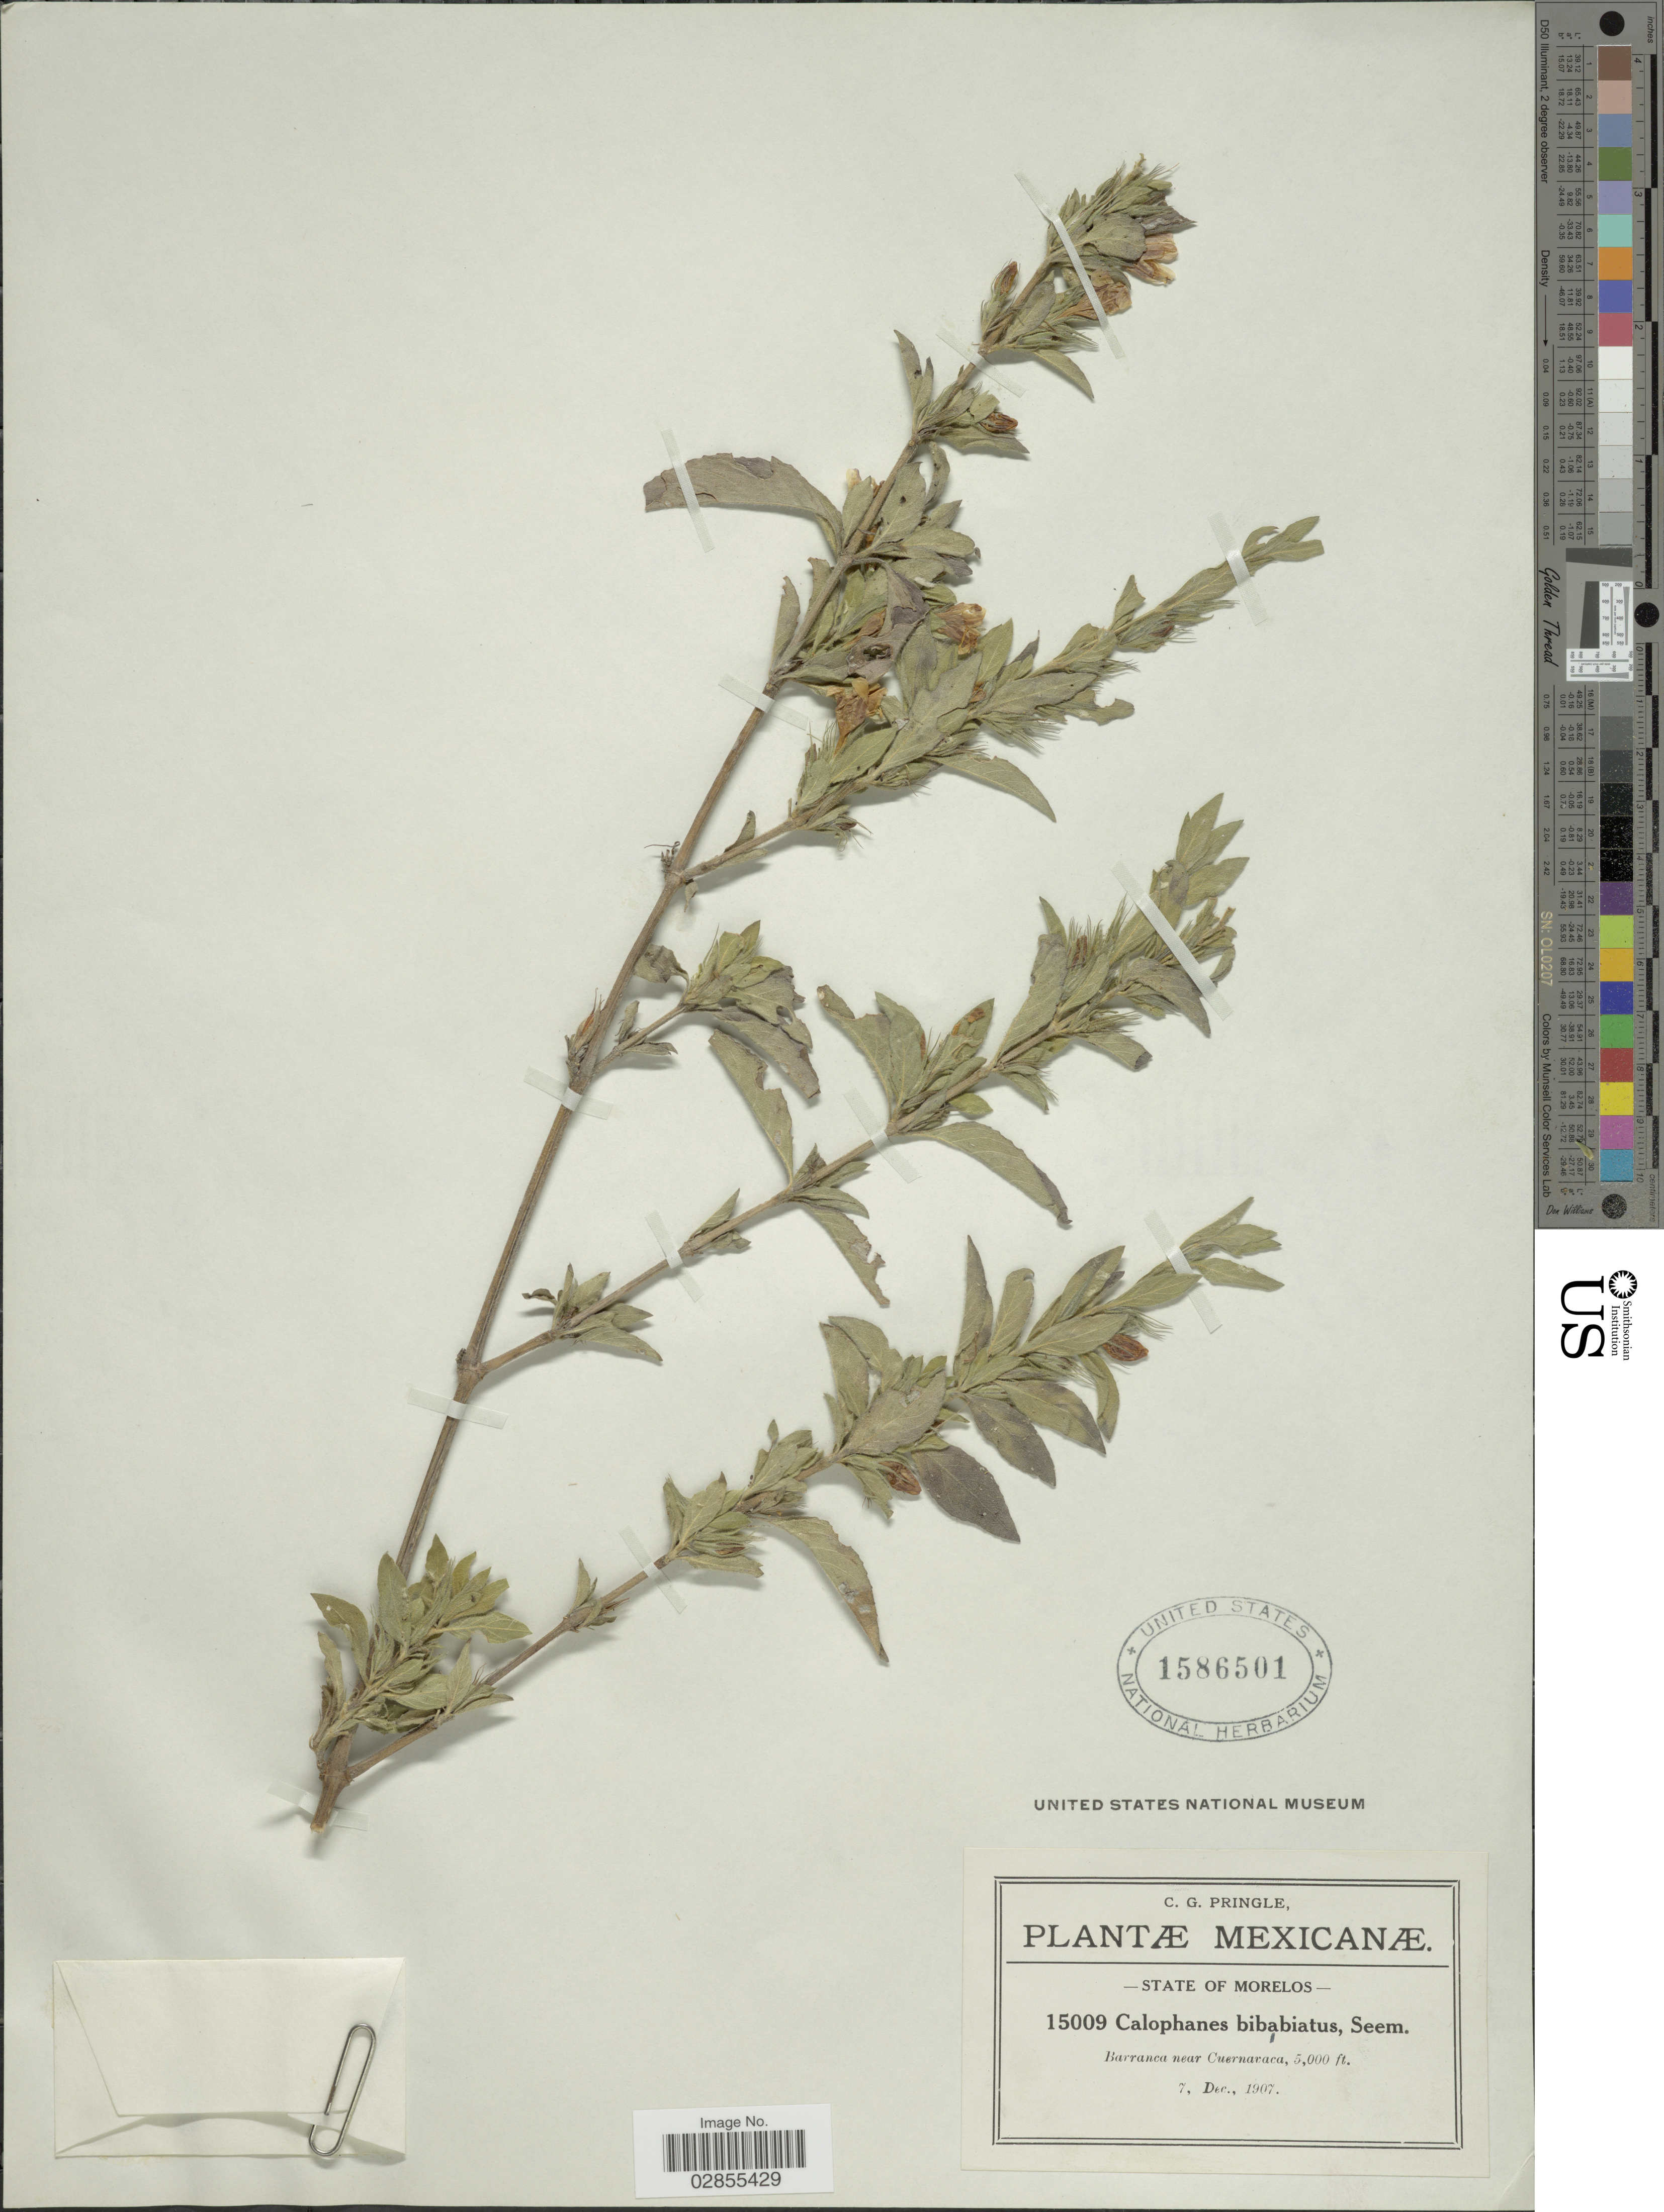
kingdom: Plantae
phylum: Tracheophyta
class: Magnoliopsida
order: Lamiales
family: Acanthaceae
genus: Dyschoriste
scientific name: Dyschoriste hirsutissima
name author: (Nees) Kuntze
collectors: C. G. Pringle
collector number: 15009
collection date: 1907-12-07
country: Mexico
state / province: Morelos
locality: Barranca near Cuernavaca.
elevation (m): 1524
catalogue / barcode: US 1586501